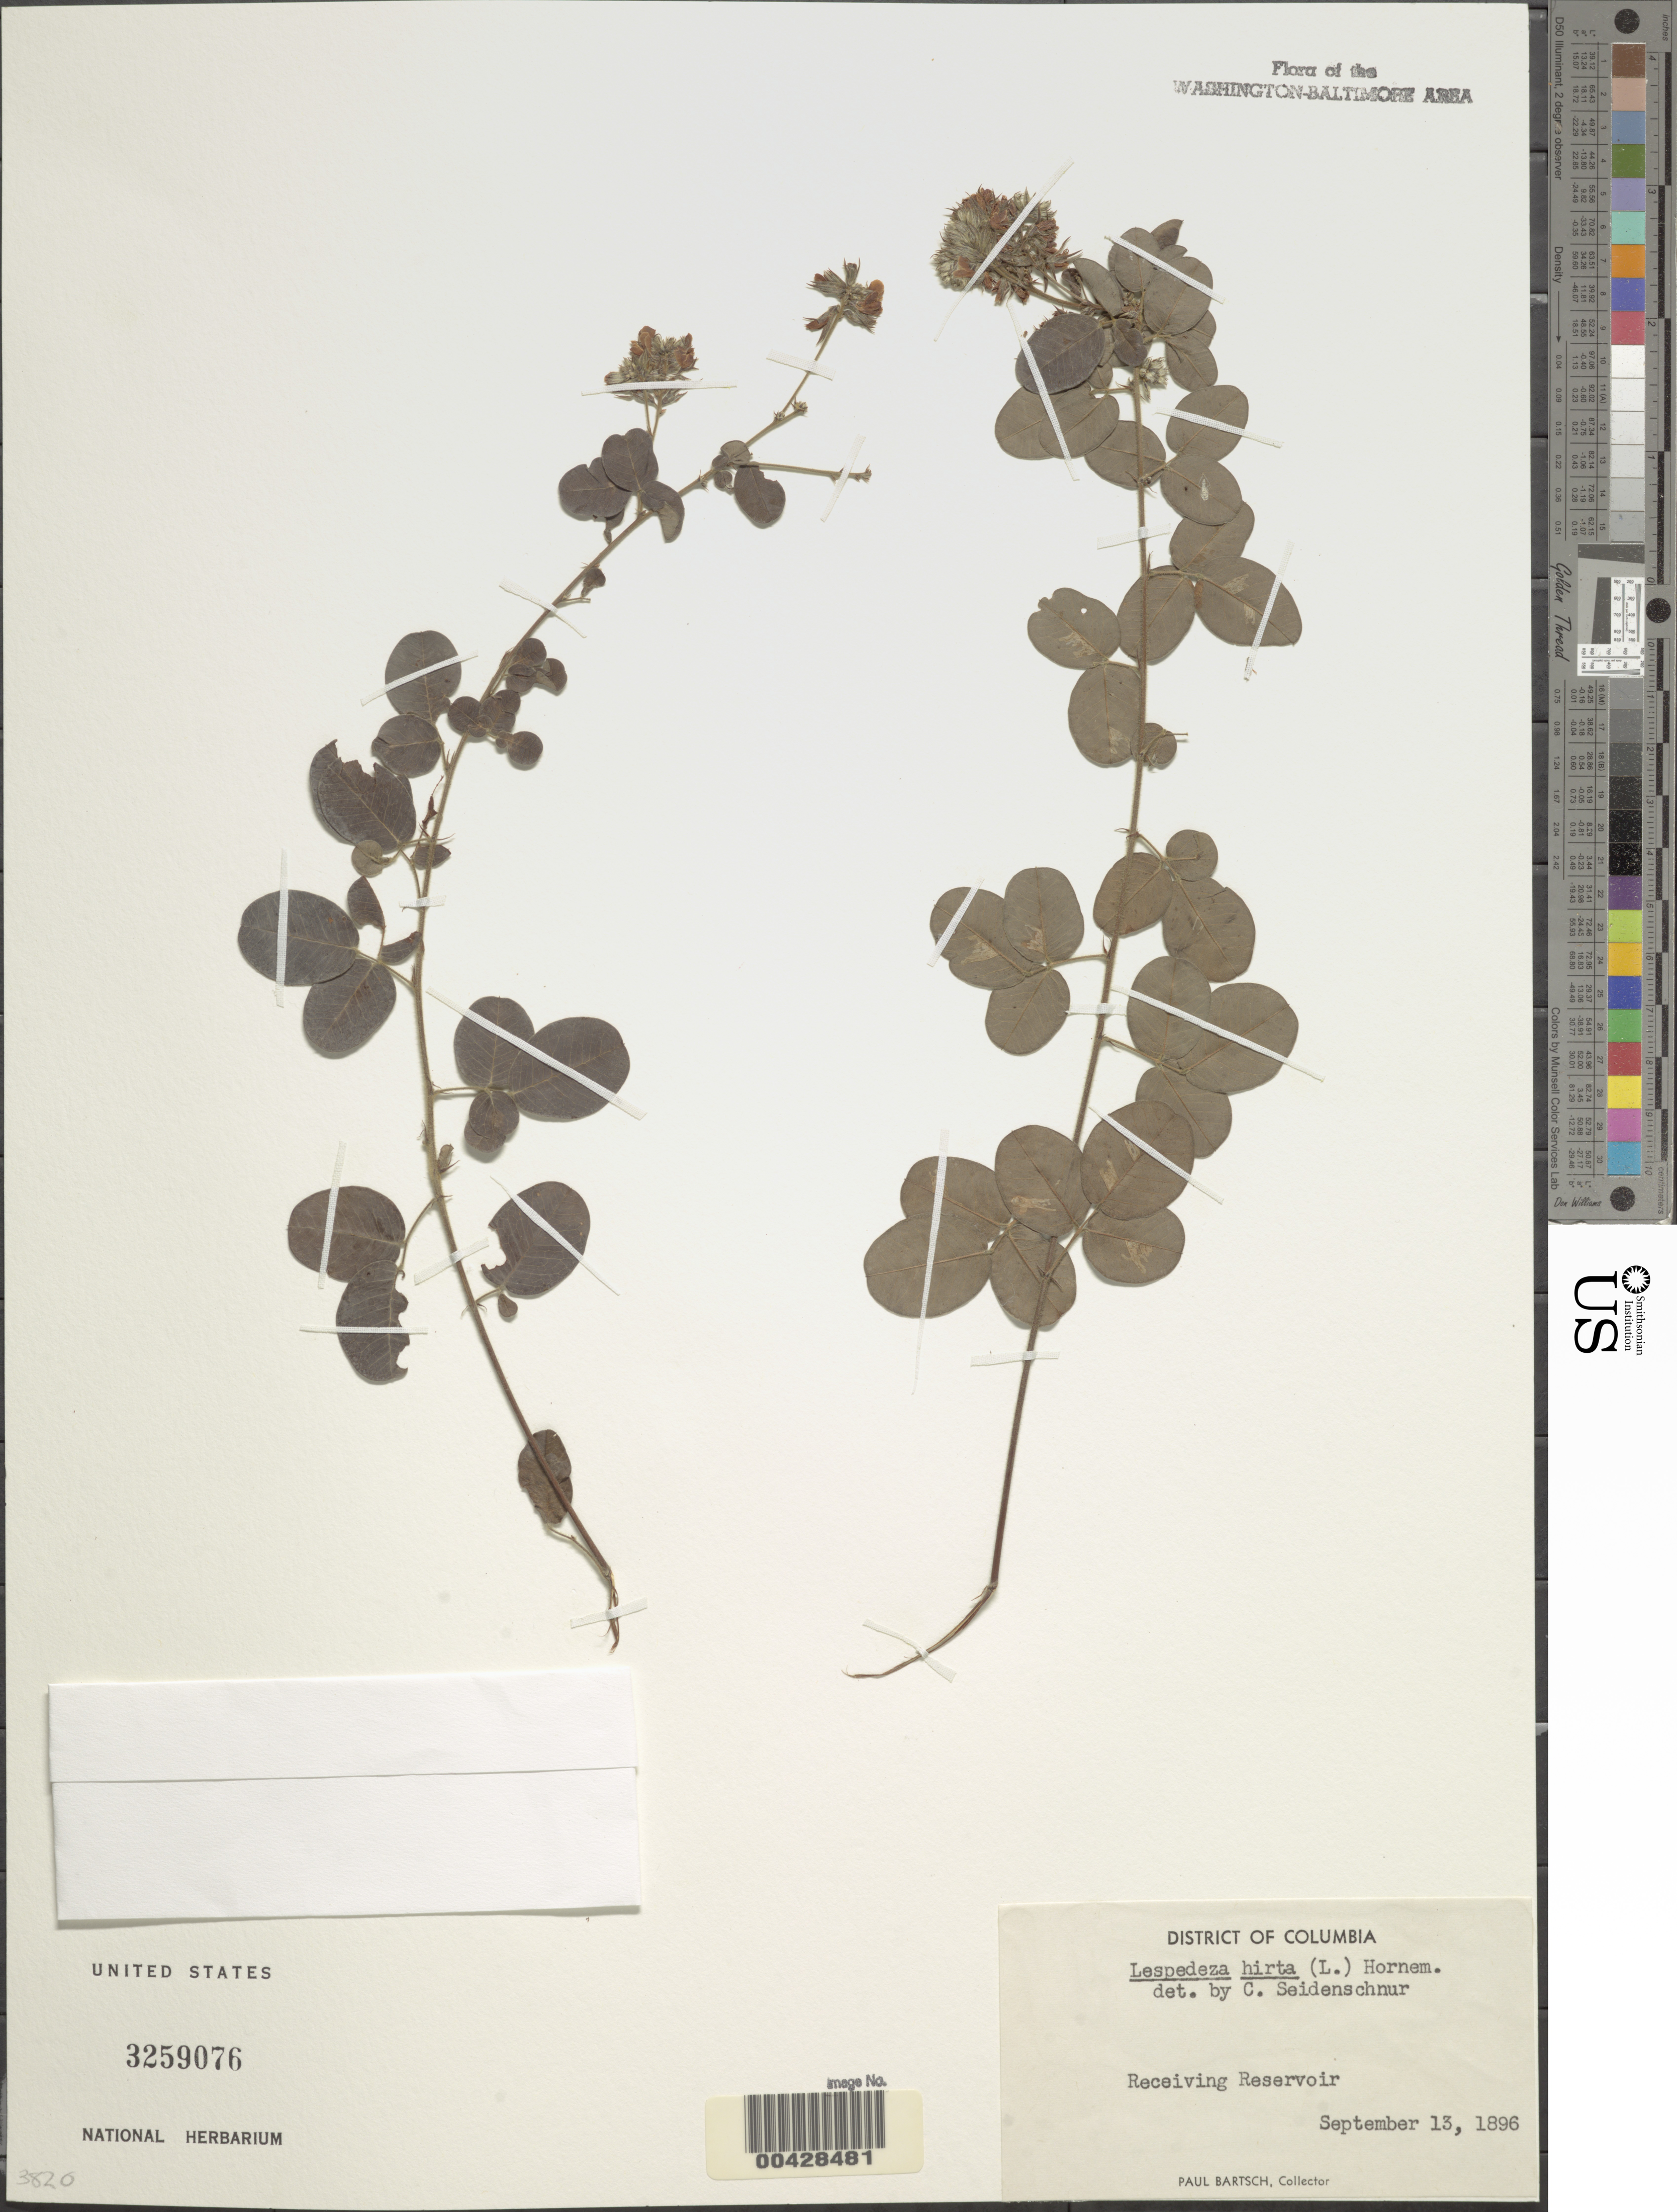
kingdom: Plantae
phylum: Tracheophyta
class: Magnoliopsida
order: Fabales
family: Fabaceae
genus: Lespedeza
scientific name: Lespedeza hirta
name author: (L.) Hornem.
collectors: P. Bartsch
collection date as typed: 13 Sep 1896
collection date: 1896-09-13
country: United States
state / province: District of Columbia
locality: Receiving Reservoir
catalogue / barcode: US 3259076